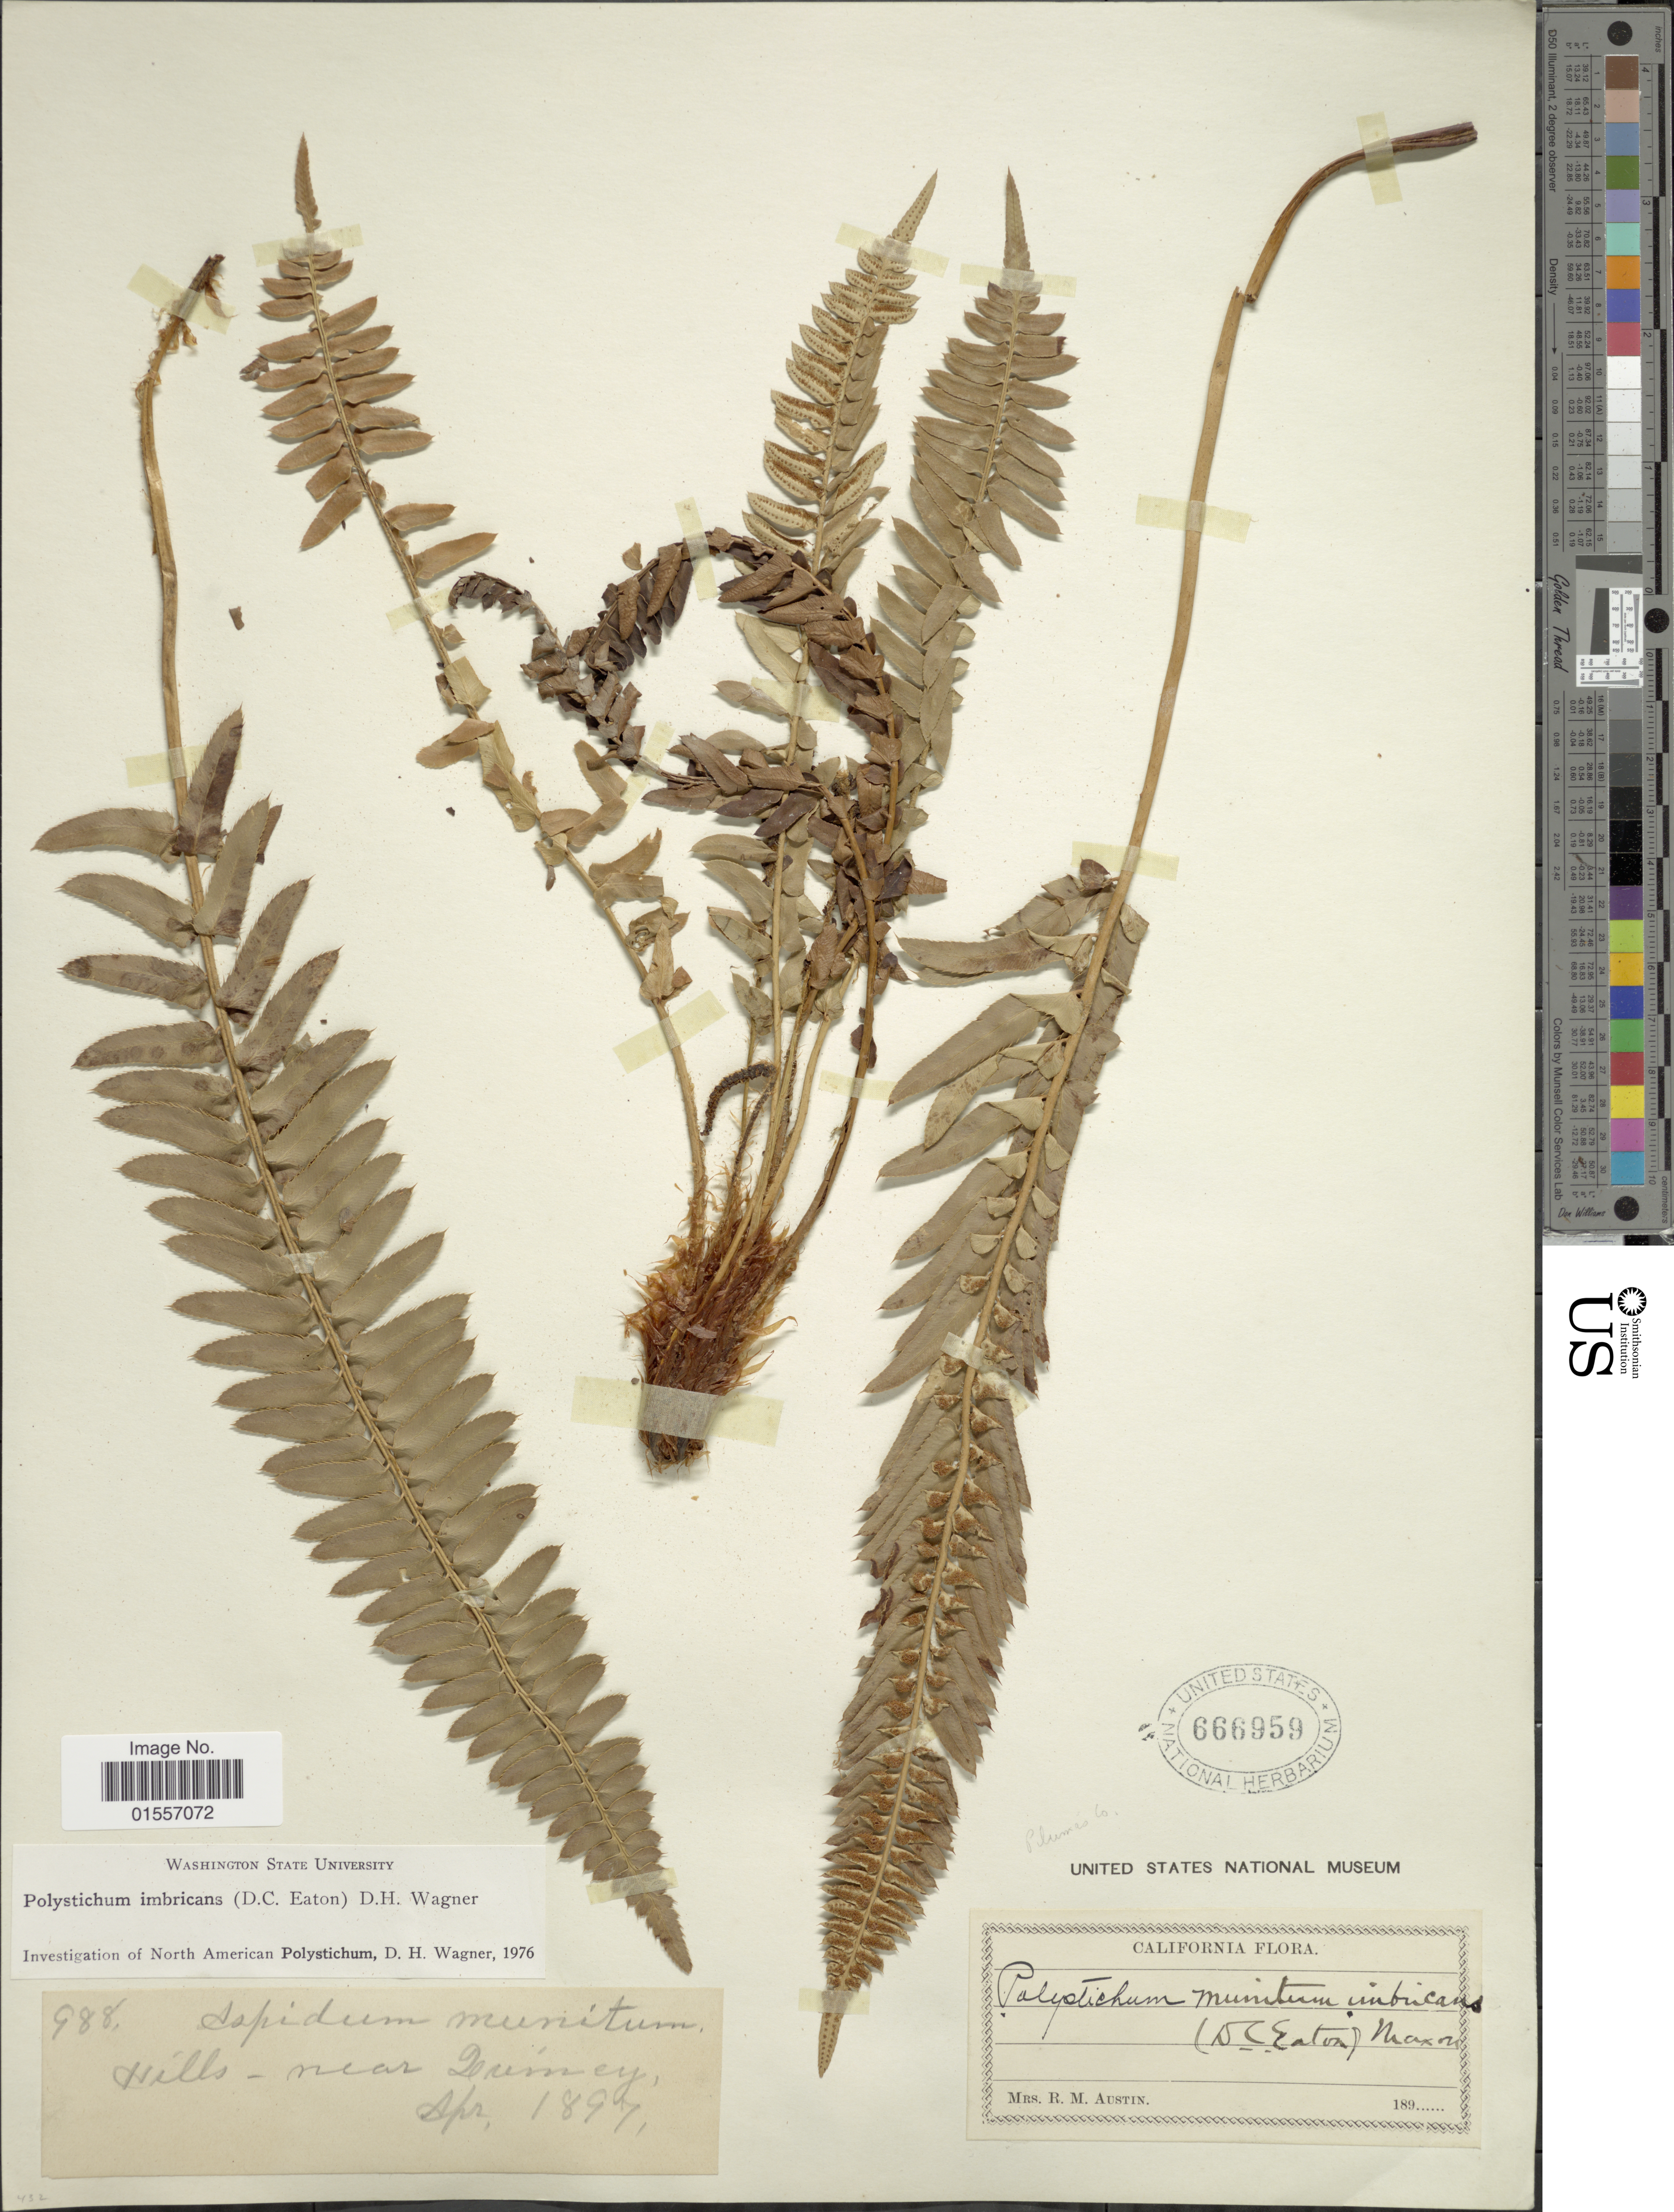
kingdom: Plantae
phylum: Tracheophyta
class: Polypodiopsida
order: Polypodiales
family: Dryopteridaceae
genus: Polystichum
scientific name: Polystichum imbricans subsp. imbricans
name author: (D.C. Eaton) D.H. Wagner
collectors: R. Austin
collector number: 988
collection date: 1897-04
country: United States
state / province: California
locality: Hills- near Dumey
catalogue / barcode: US 666959